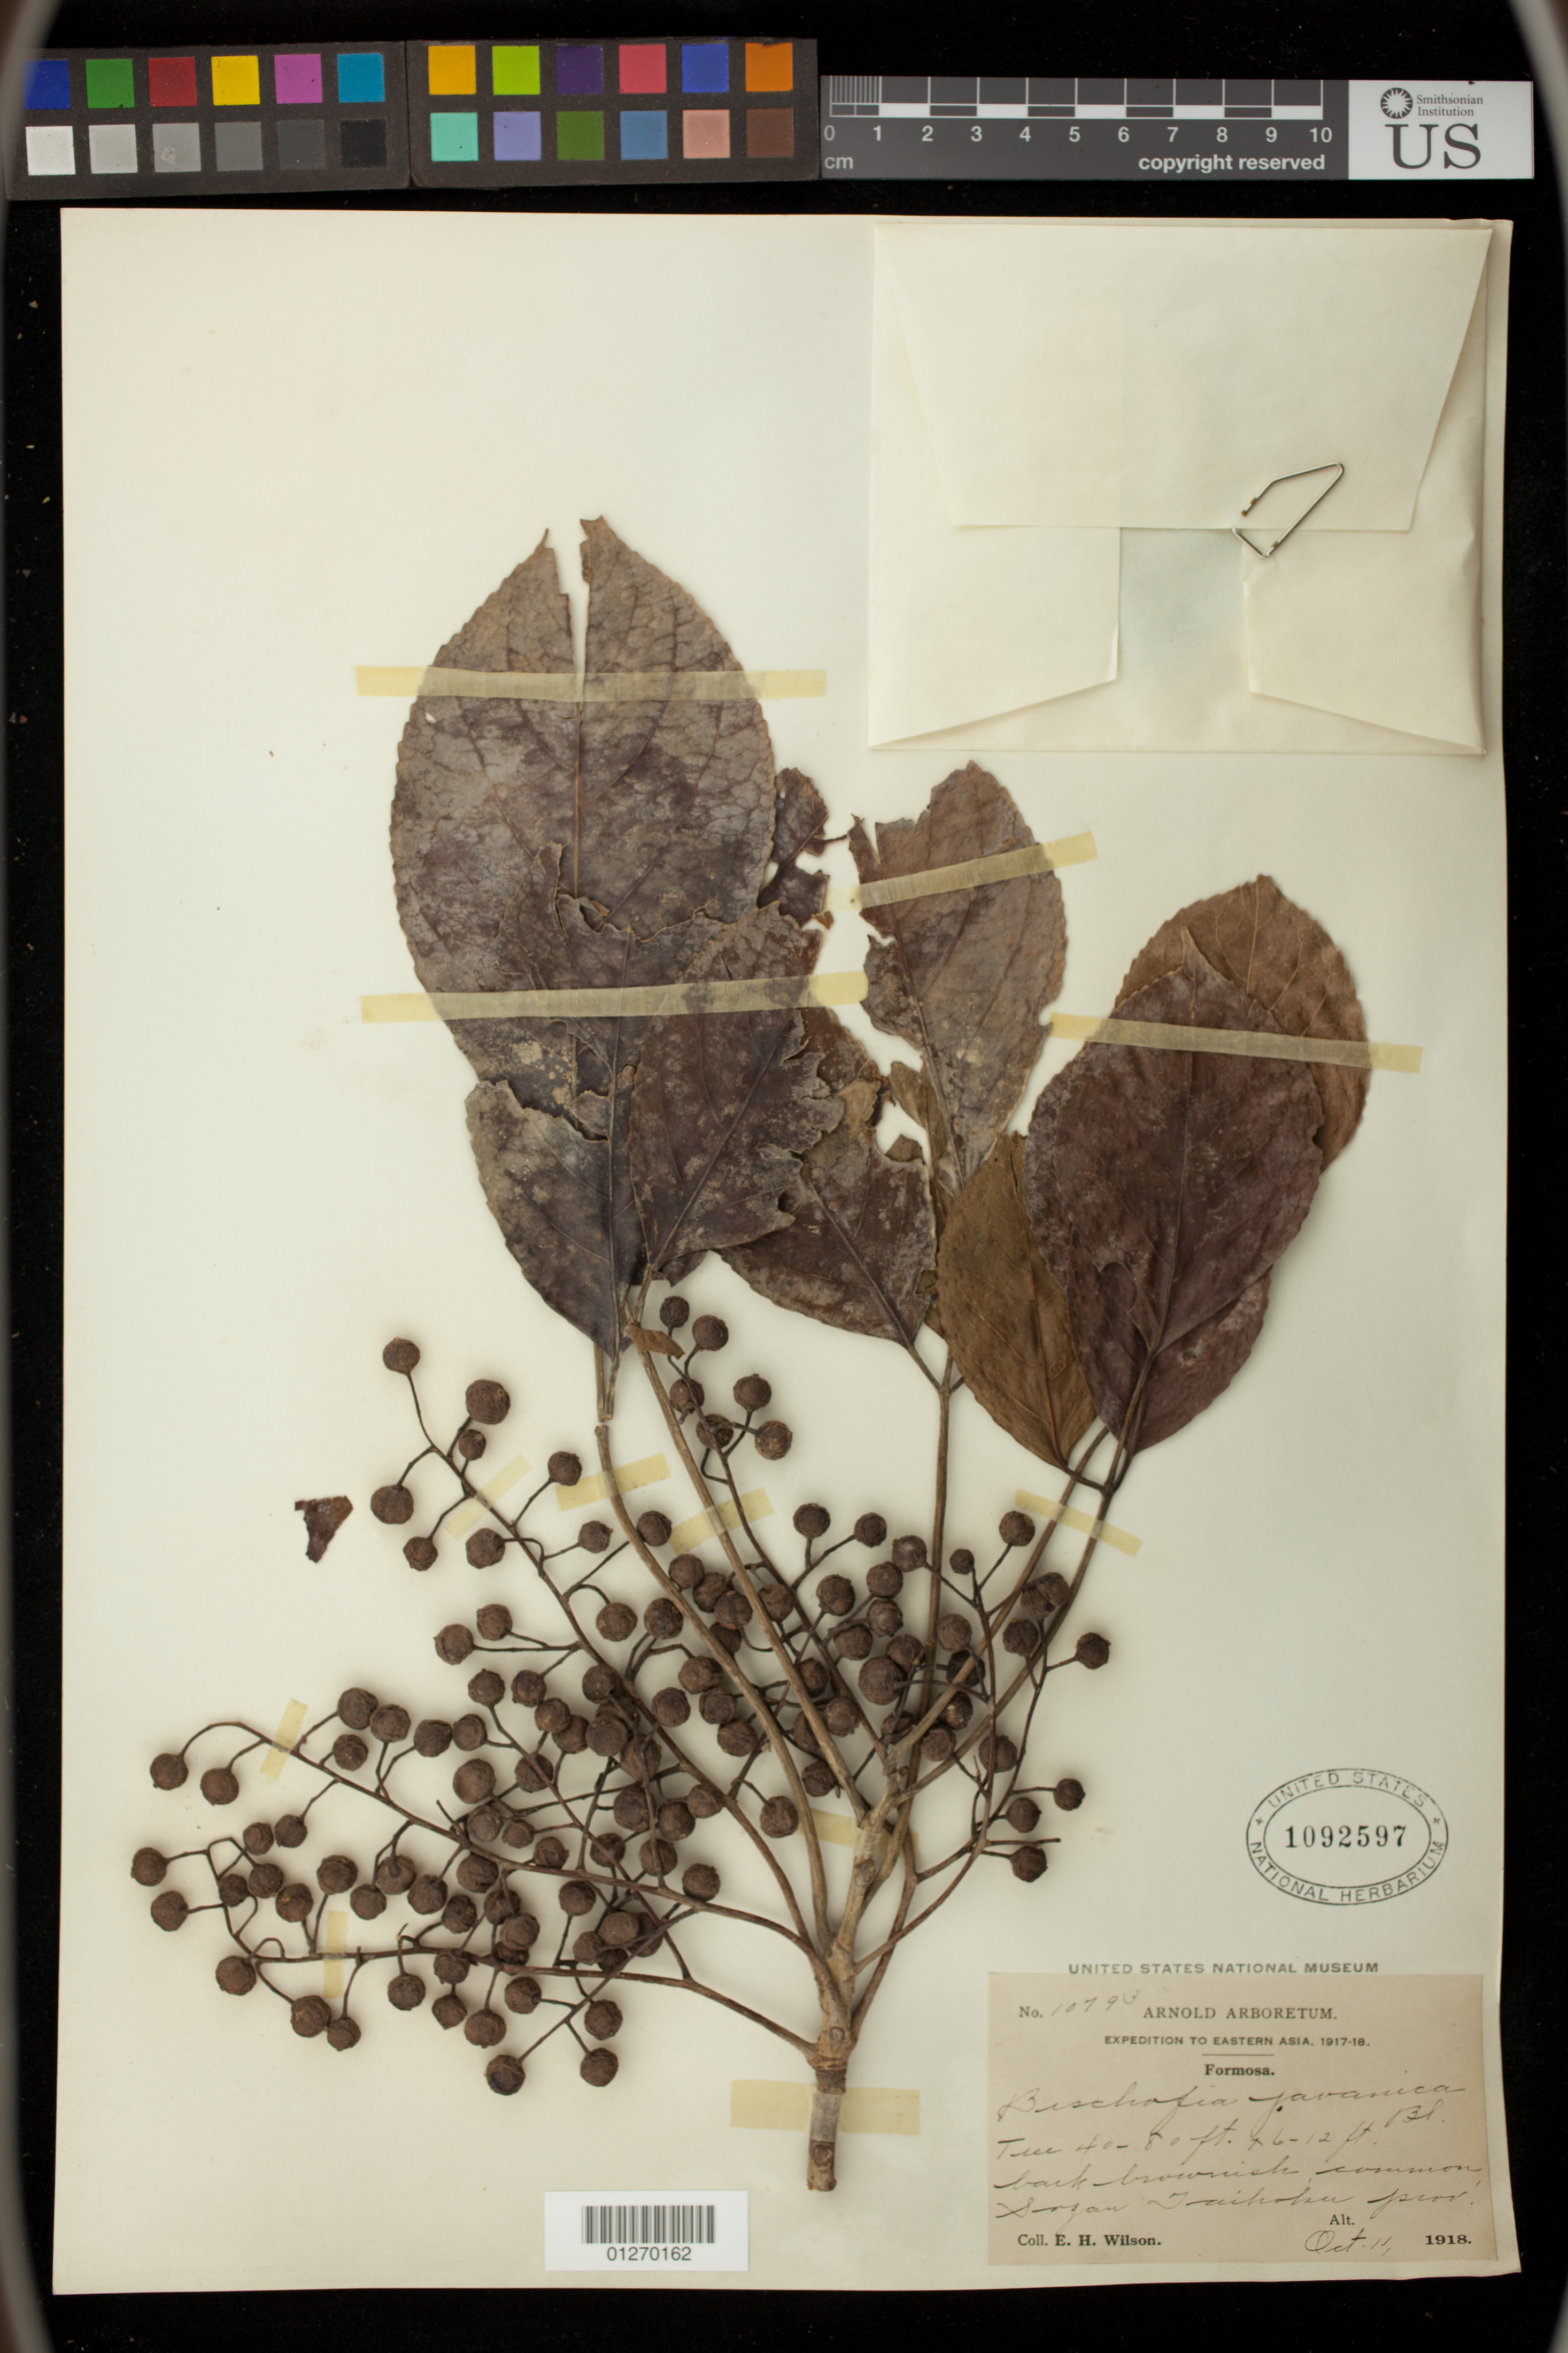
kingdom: Plantae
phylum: Tracheophyta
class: Magnoliopsida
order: Malpighiales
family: Phyllanthaceae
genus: Bischofia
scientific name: Bischofia javanica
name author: Blume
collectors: E. Wilson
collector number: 10793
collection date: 1918-10-11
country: Taiwan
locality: Formosa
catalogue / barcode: US 1092597